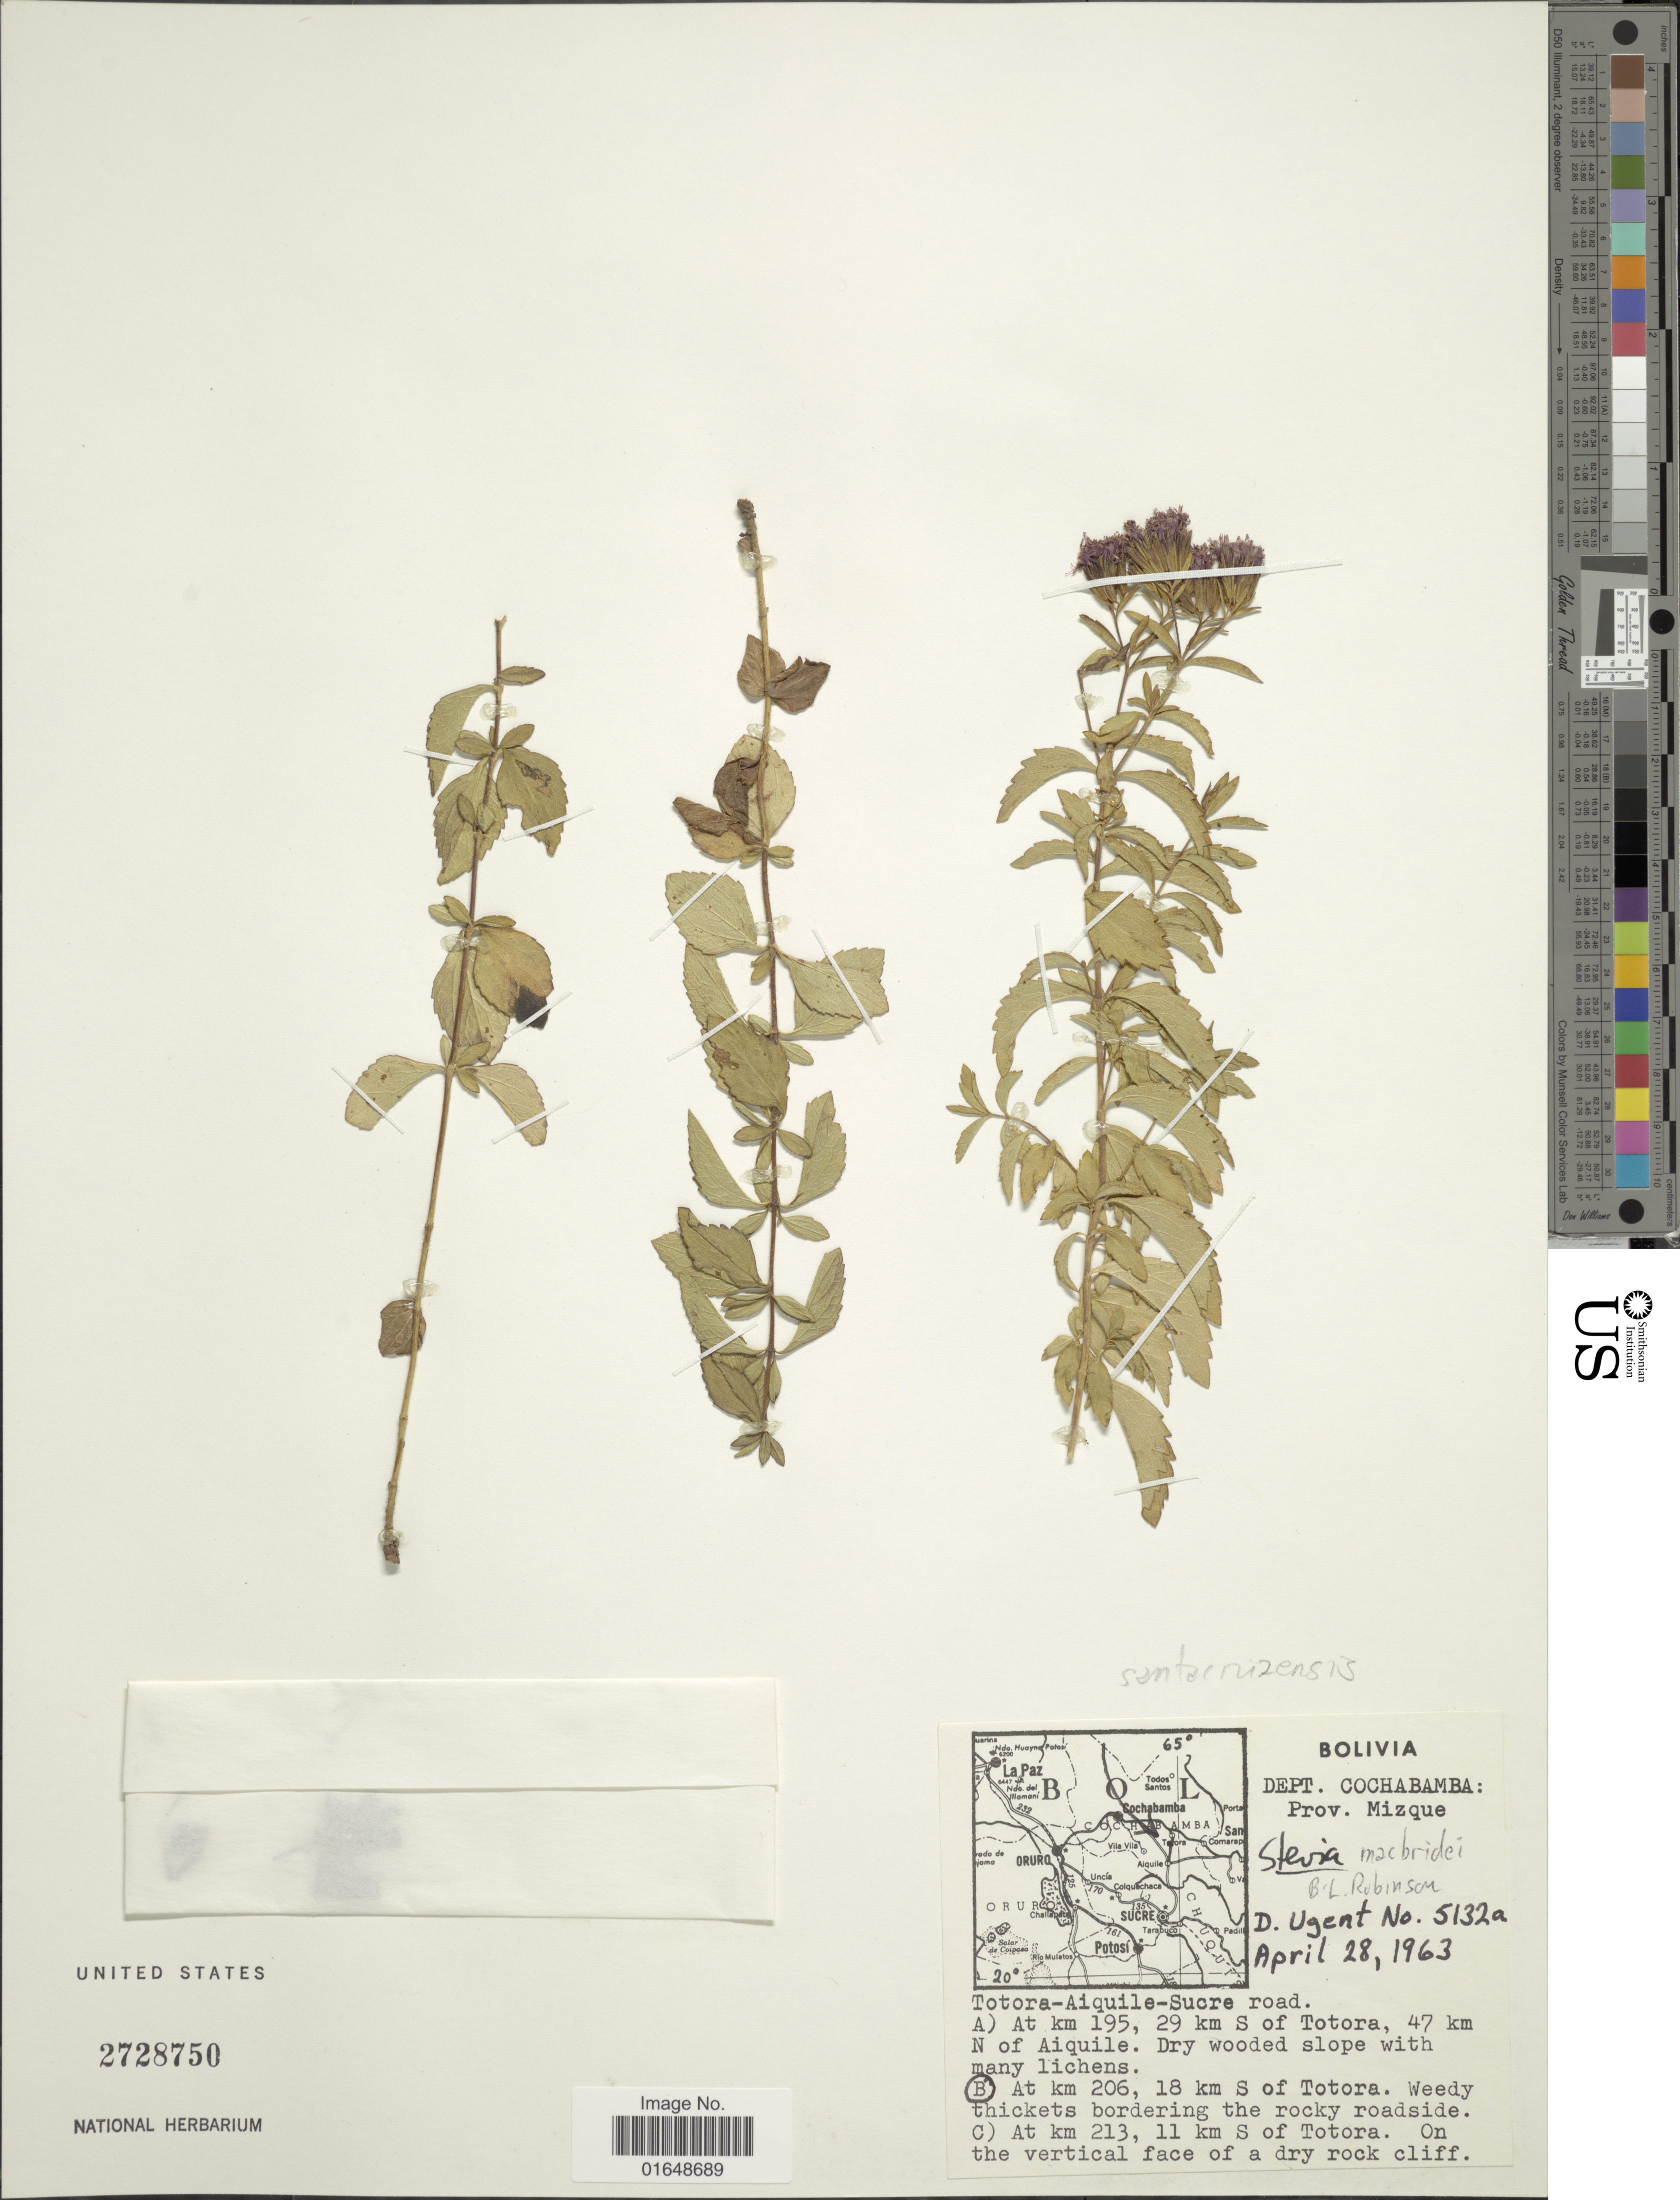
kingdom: Plantae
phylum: Tracheophyta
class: Magnoliopsida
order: Asterales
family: Asteraceae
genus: Stevia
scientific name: Stevia santacruzensis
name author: Hieron.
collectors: D. Ugent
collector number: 5132a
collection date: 1963-04-28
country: Bolivia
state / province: Cochabamba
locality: Dept. Cochabamba. Prov. Mizque. Totora-Aiquile-Sucre road. At km 206, 18 km S of Totora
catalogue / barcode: US 2728750